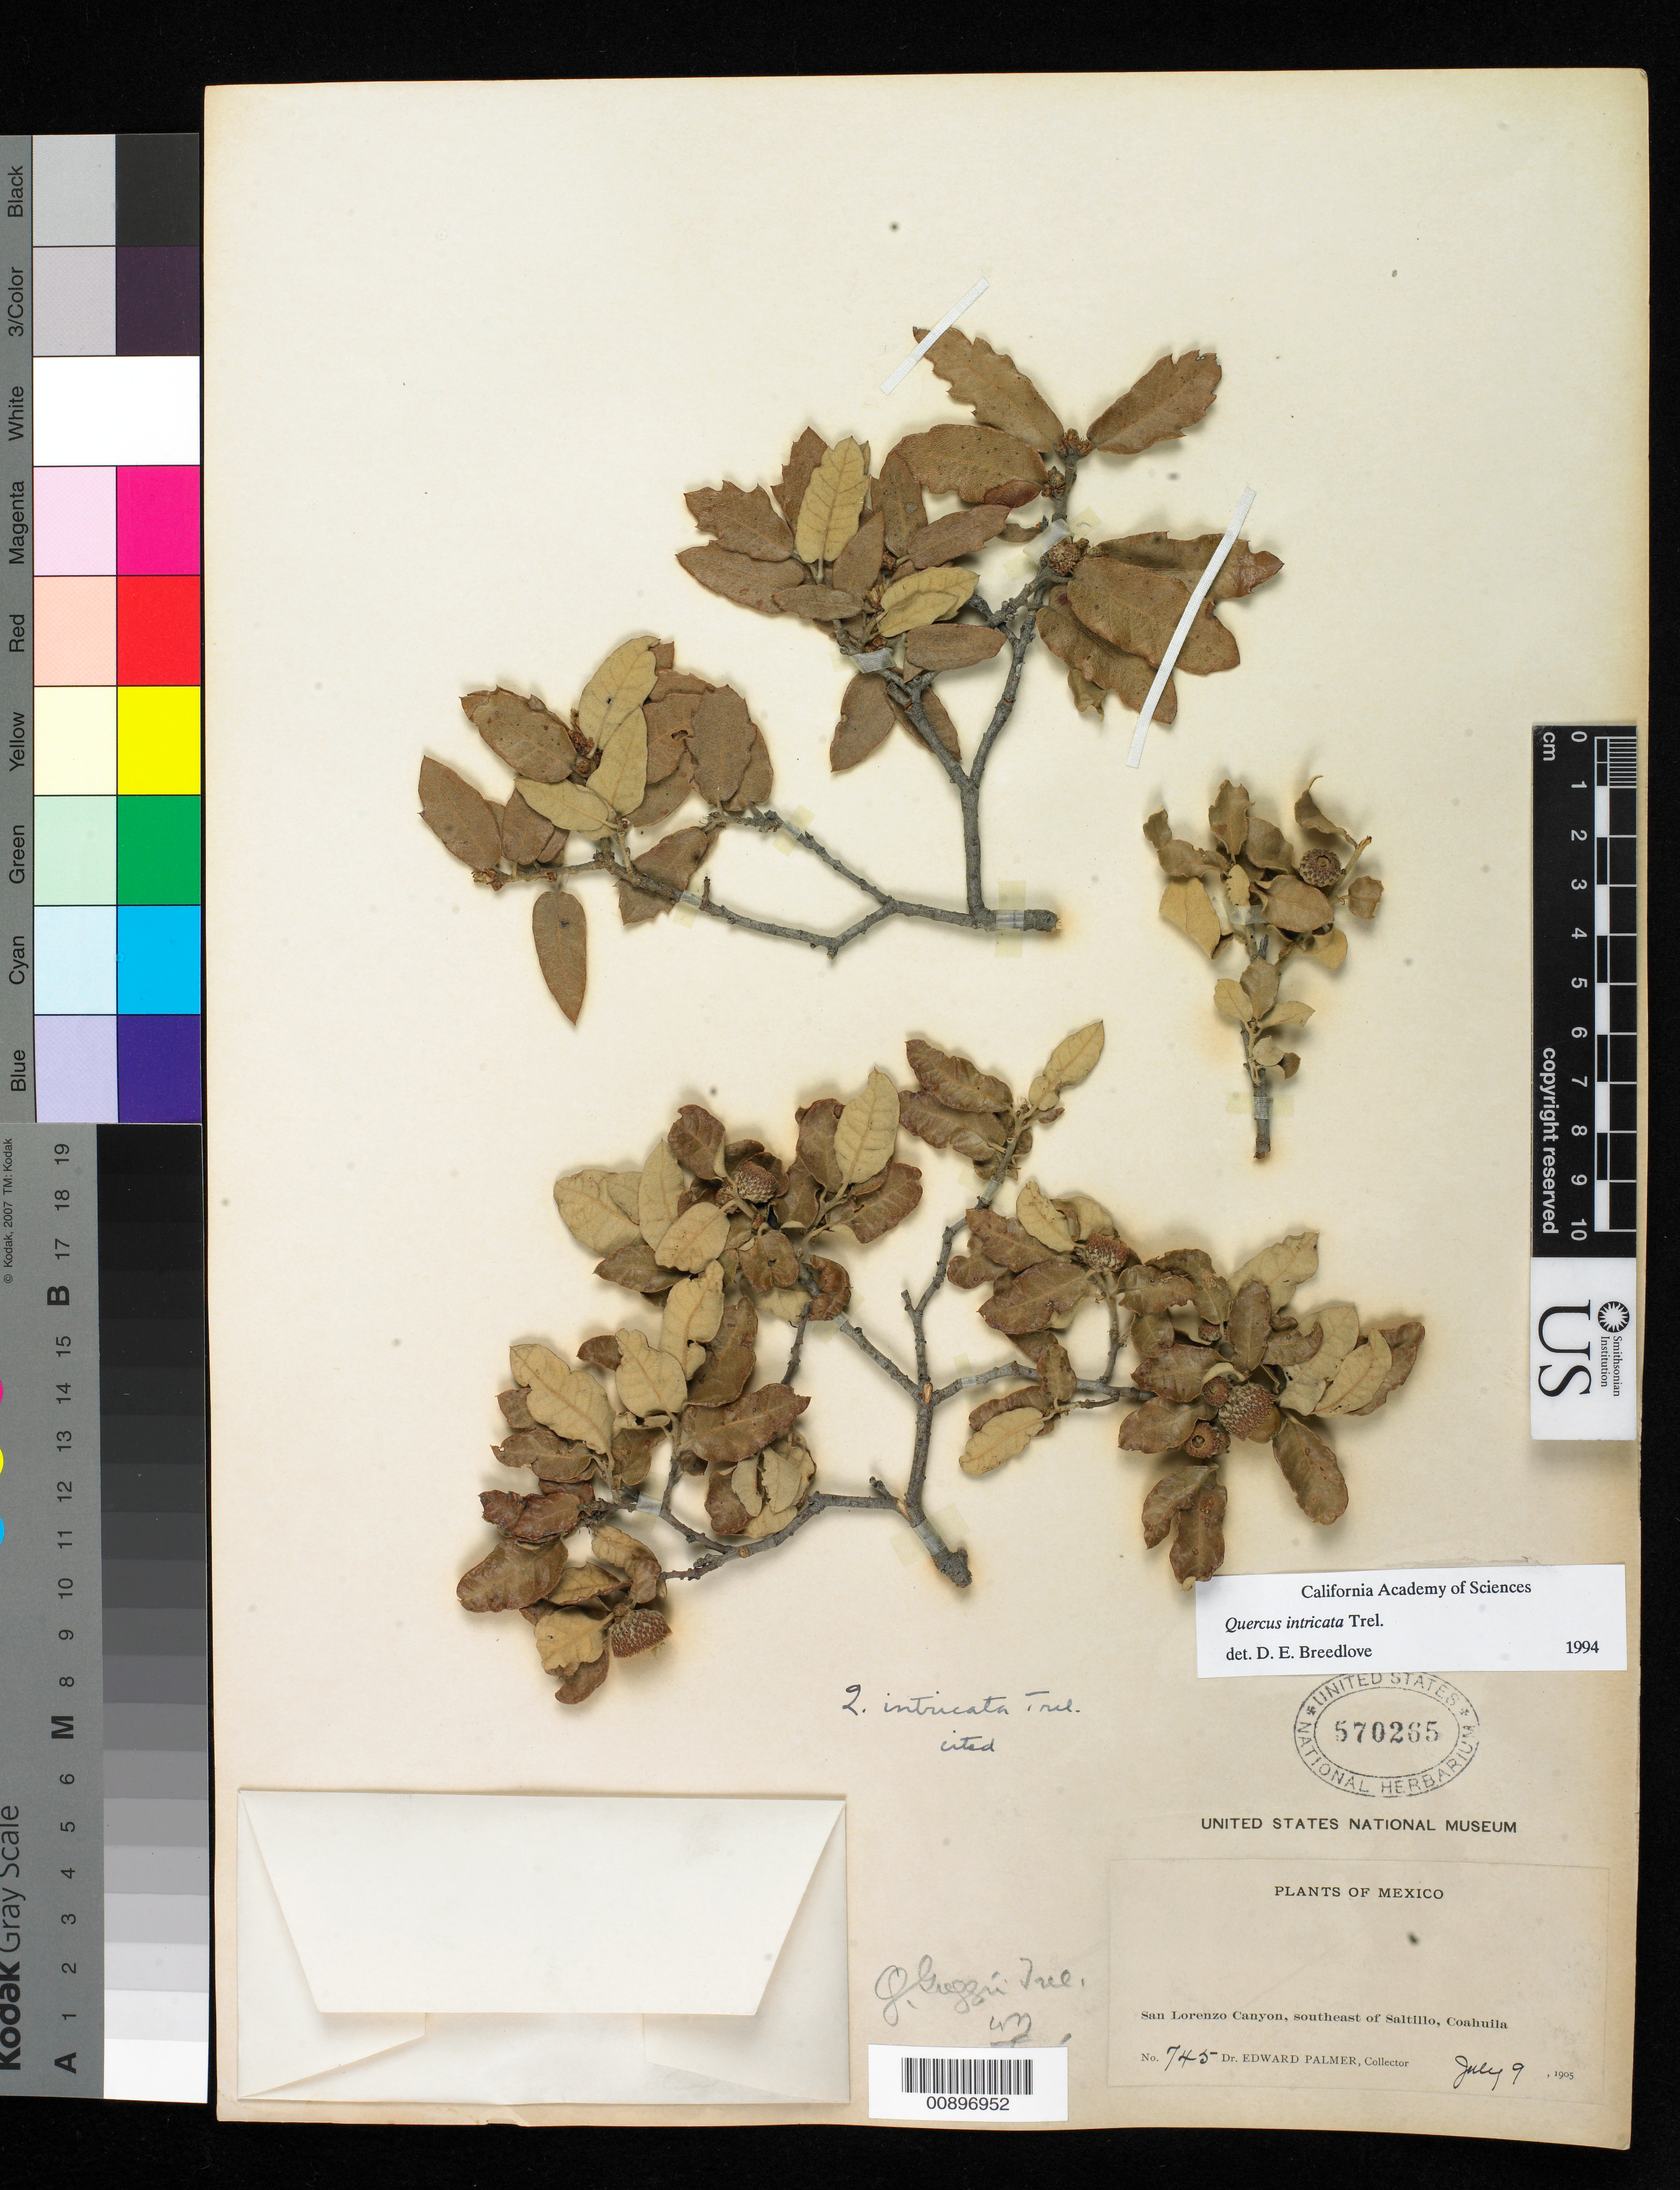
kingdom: Plantae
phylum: Tracheophyta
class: Magnoliopsida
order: Fagales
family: Fagaceae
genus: Quercus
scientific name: Quercus intricata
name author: Trel.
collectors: E. Palmer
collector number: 745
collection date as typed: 09 Jul 1905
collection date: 1905-07-09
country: Mexico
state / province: Coahuila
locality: San Lorenzo Canyon, southeast of Saltillo, Coahuila.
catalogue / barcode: US 570265